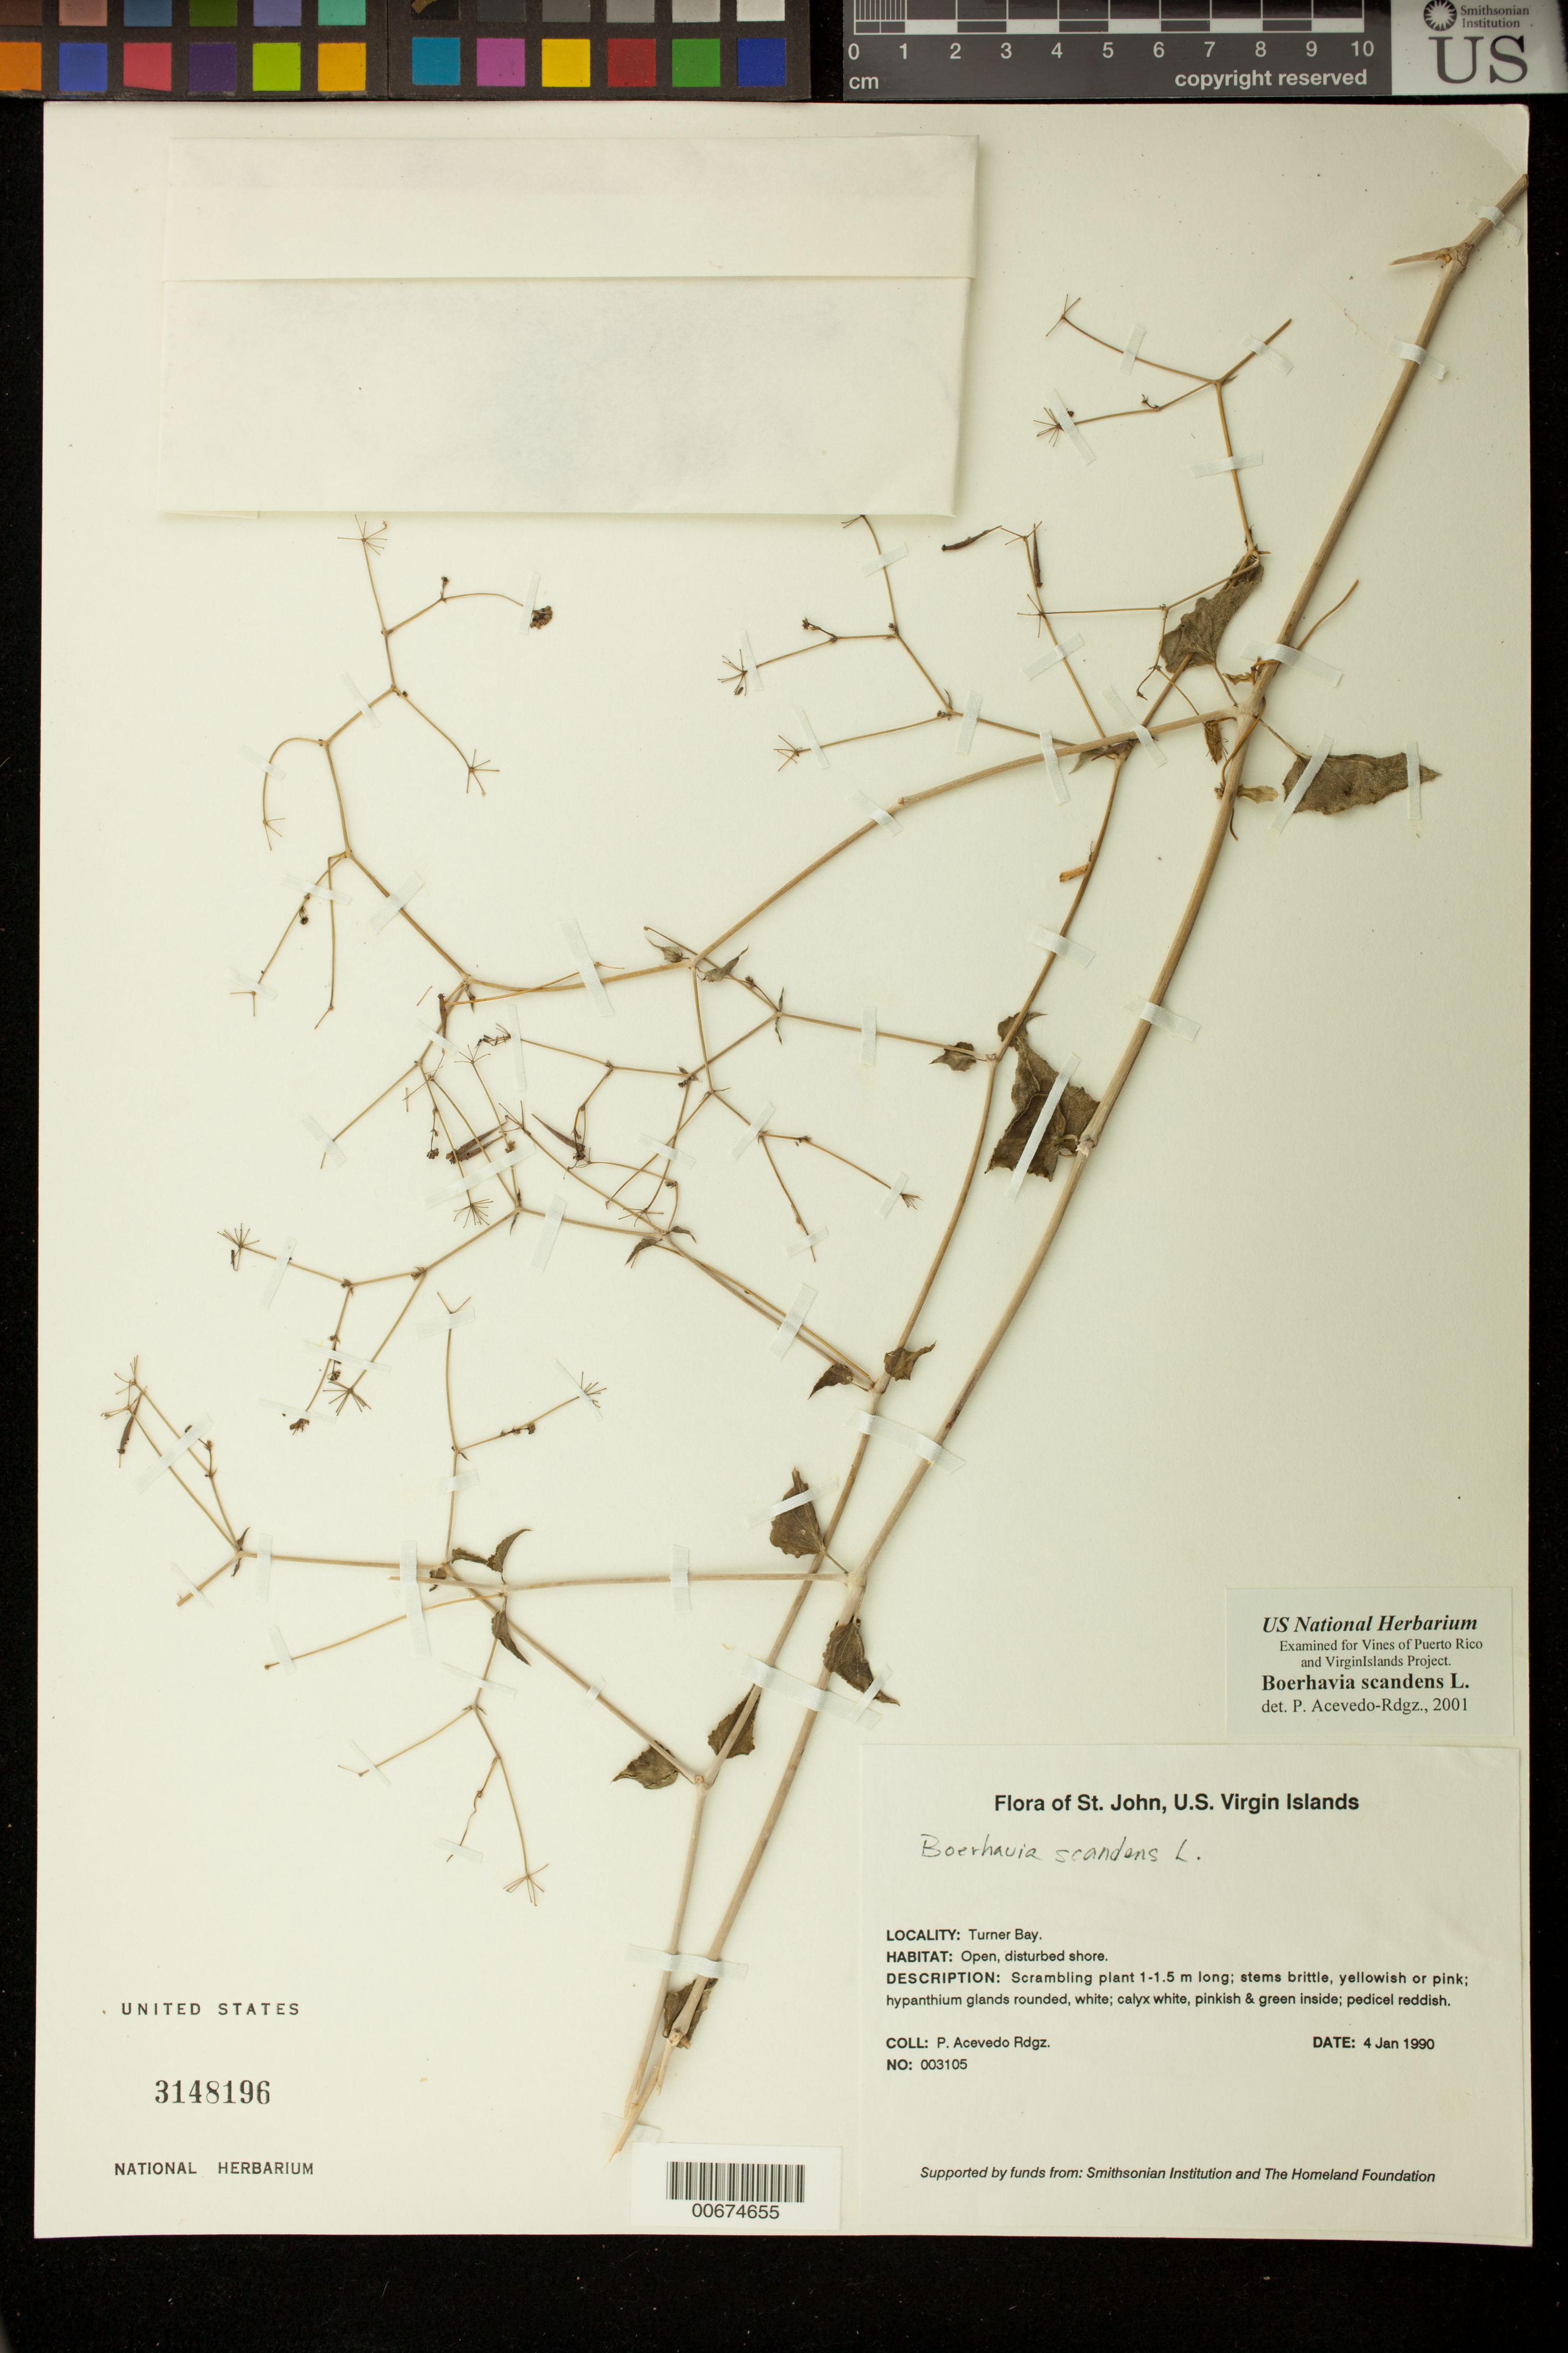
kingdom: Plantae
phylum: Tracheophyta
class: Magnoliopsida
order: Caryophyllales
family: Nyctaginaceae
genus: Boerhavia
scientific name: Boerhavia scandens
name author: L.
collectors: P. Acevedo-Rodr.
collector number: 3105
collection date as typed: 04 Jan 1990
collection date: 1990-01-04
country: U.S. Virgin Islands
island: St. John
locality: Cruz Bay Quarter; Turner Bay.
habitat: Open, disturbed shore.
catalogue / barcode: US 3148196